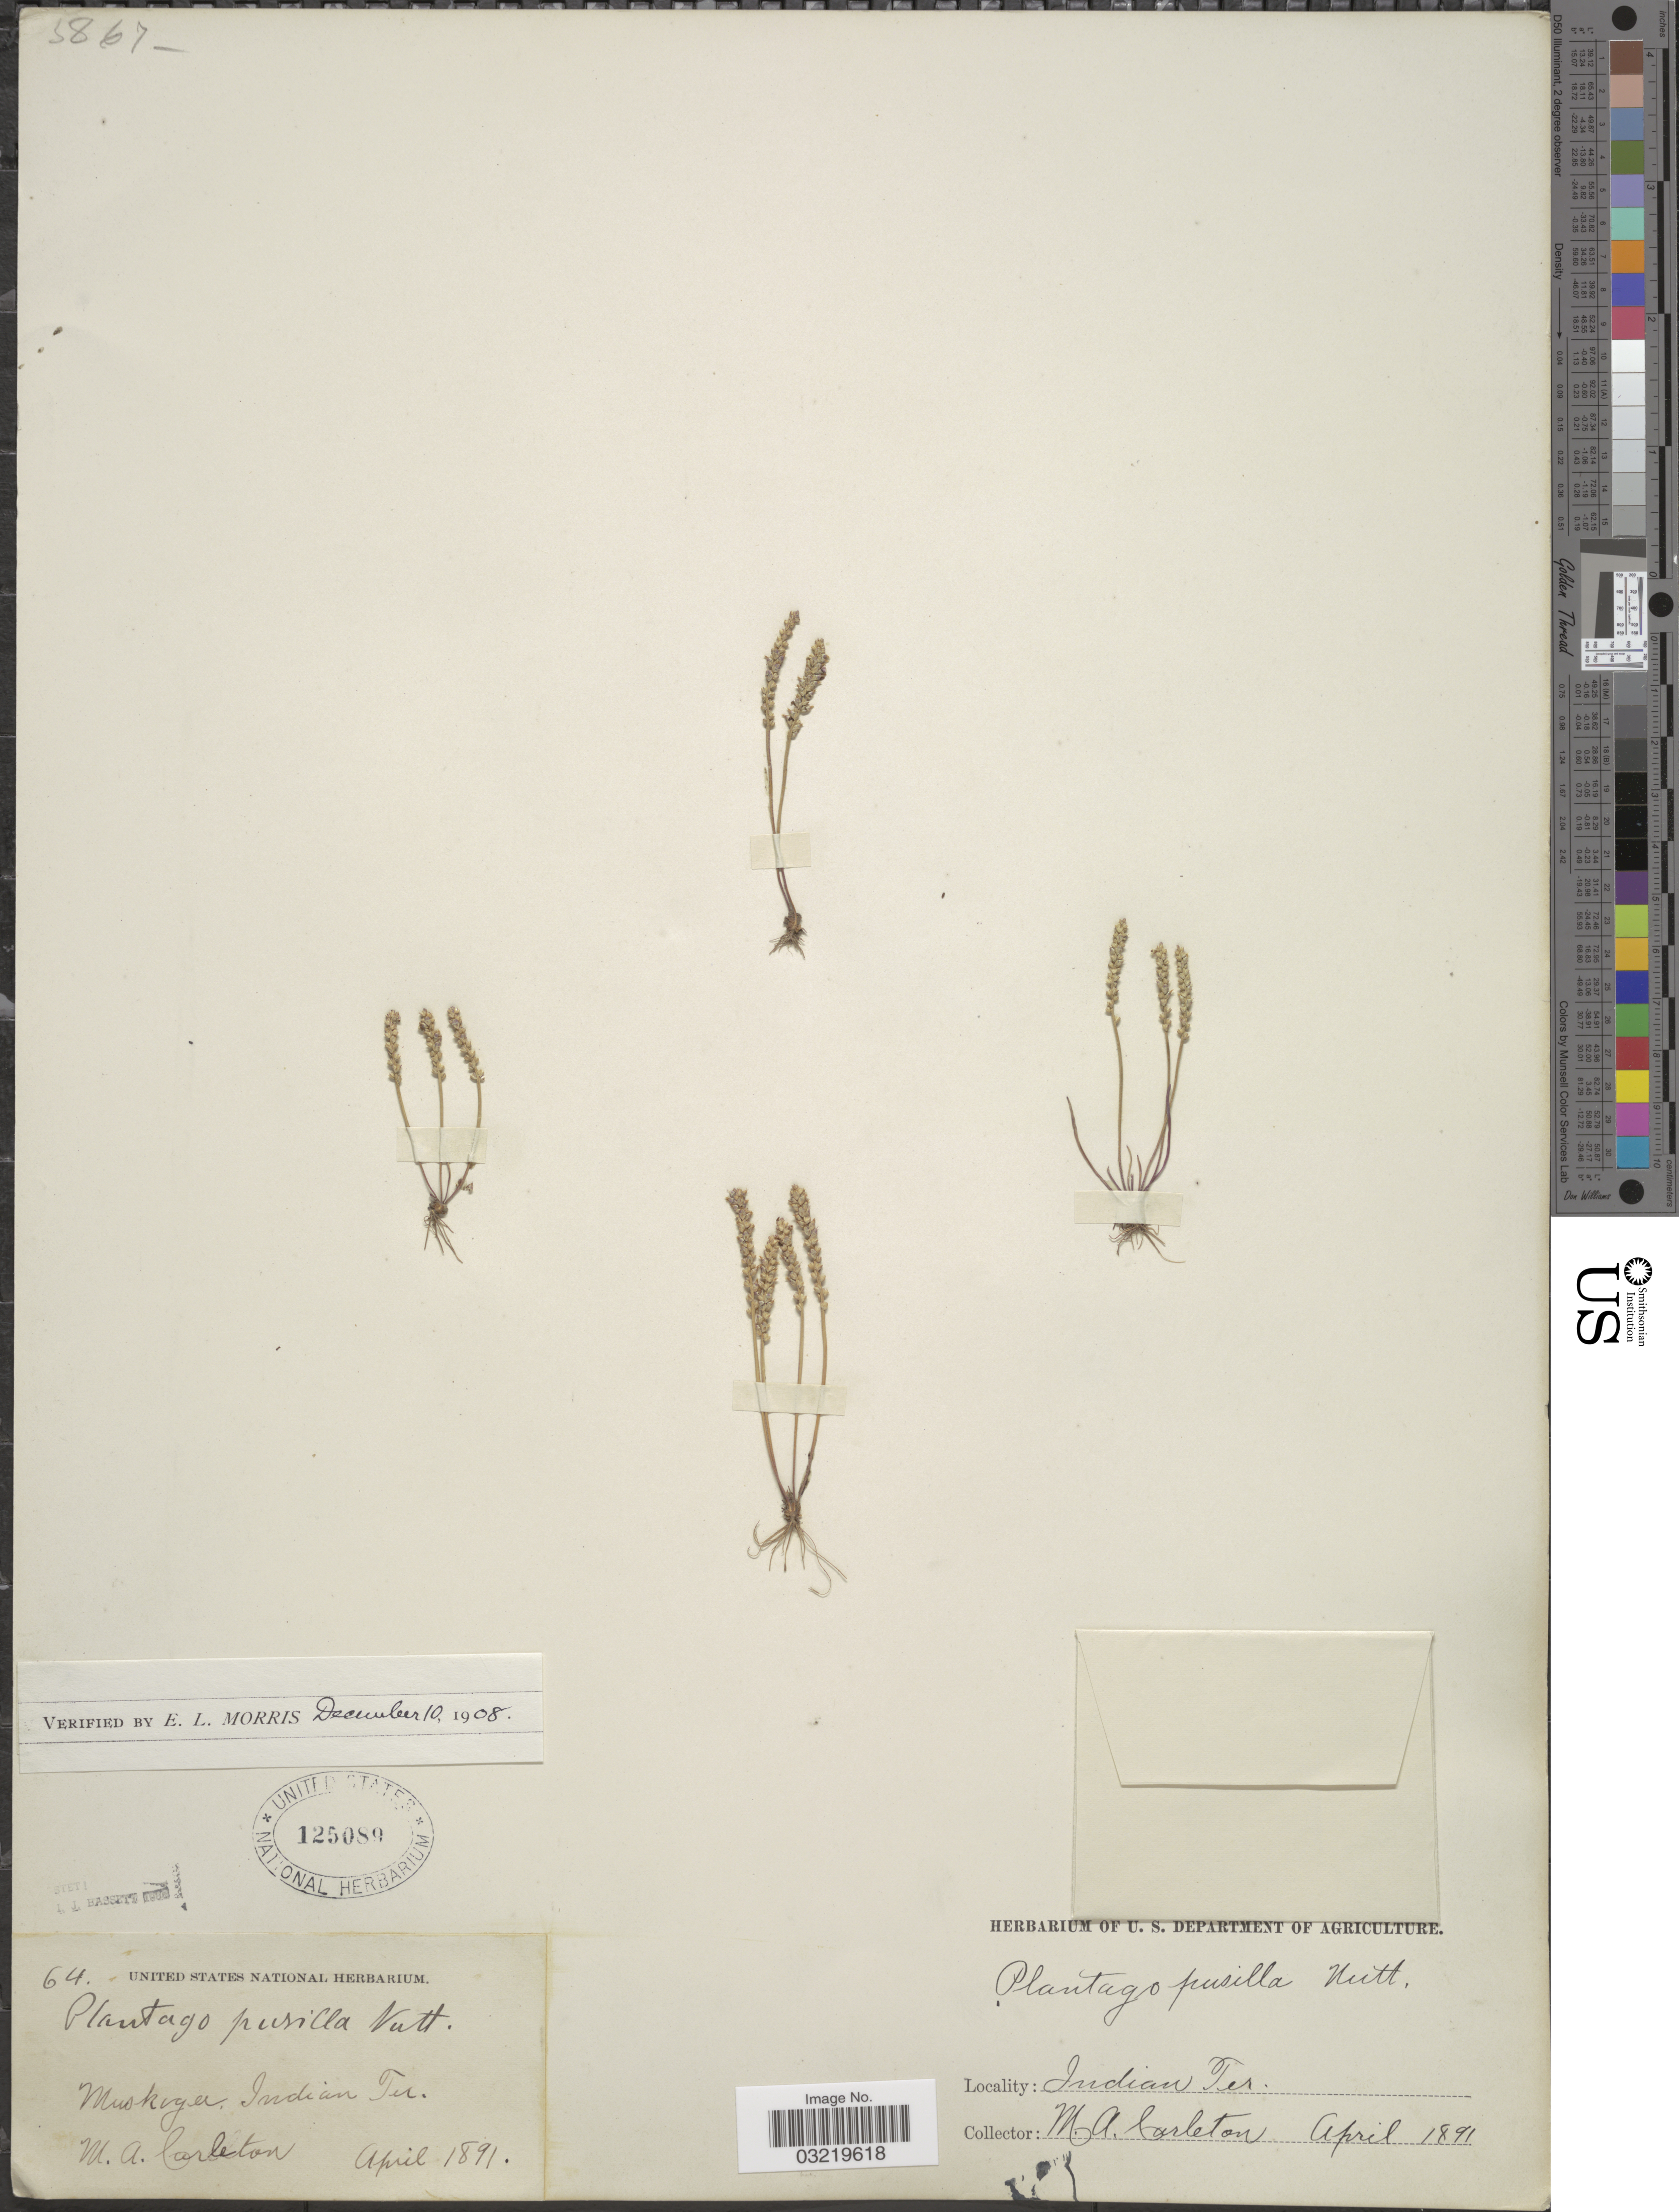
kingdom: Plantae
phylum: Tracheophyta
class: Magnoliopsida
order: Lamiales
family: Plantaginaceae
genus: Plantago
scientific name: Plantago pusilla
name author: Nutt.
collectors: M. A. Carleton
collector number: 64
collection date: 1891-04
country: United States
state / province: Oklahoma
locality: Muskogee.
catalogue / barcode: US 125089